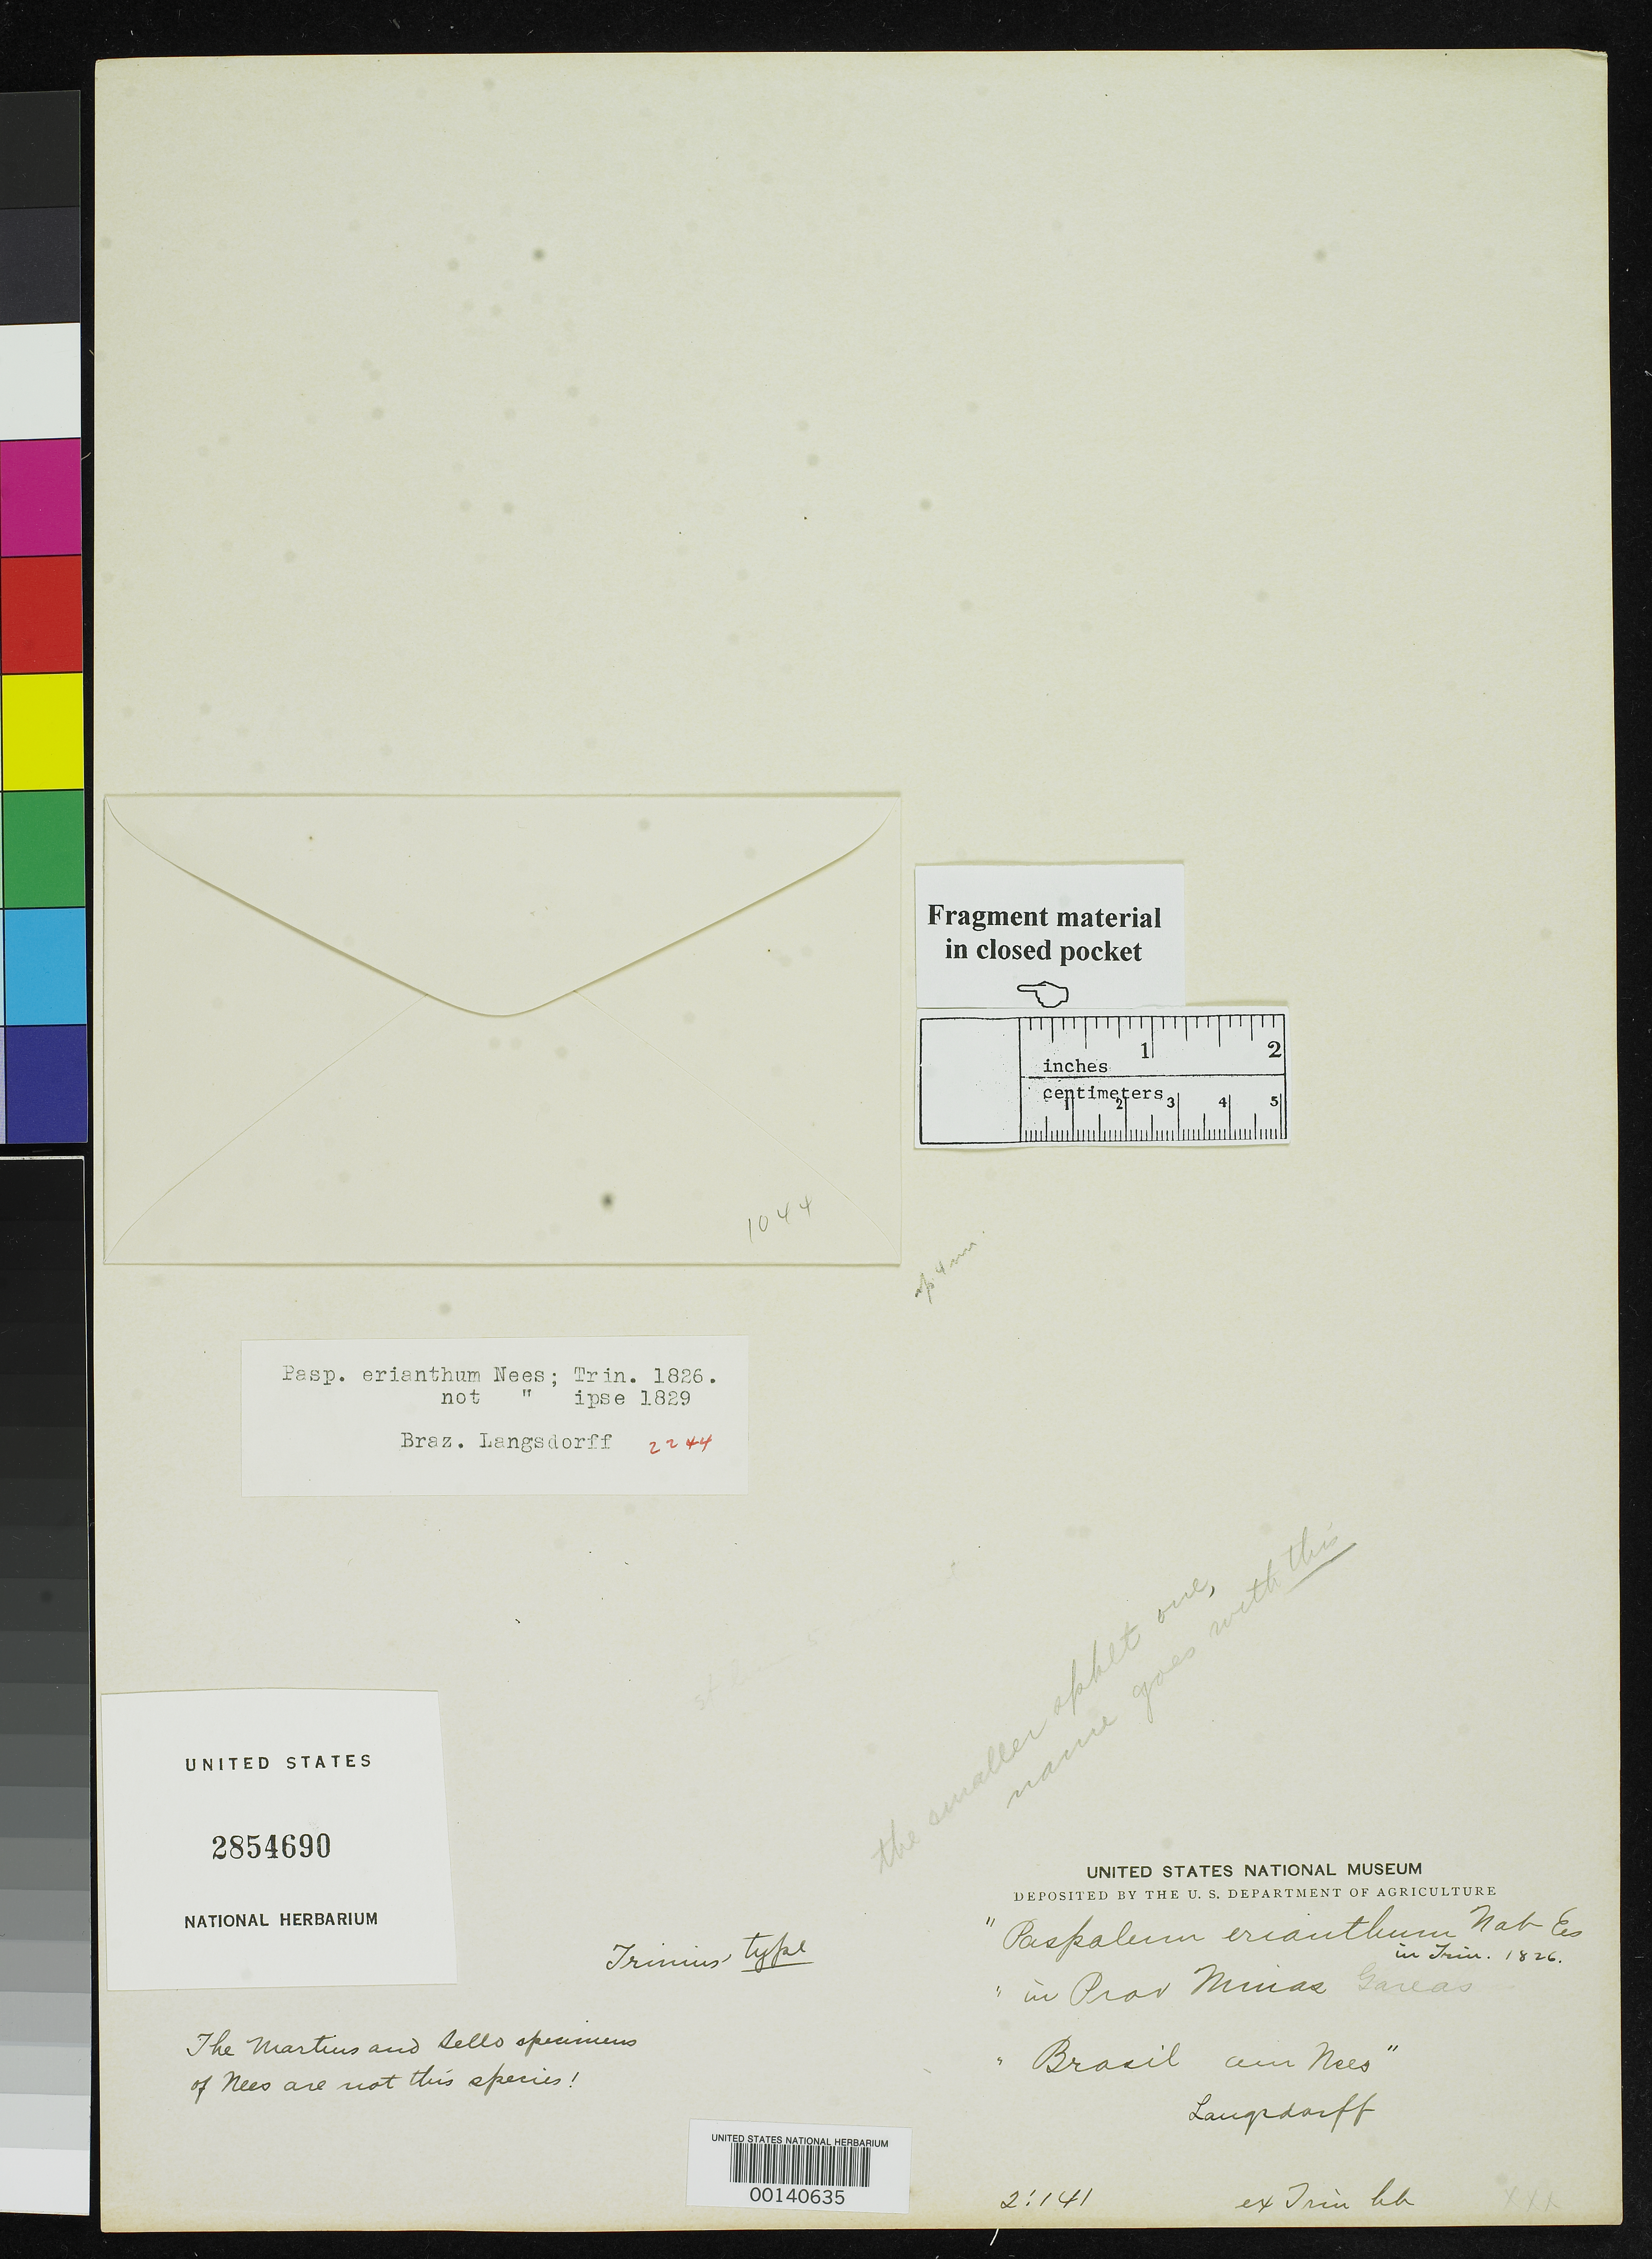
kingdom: Plantae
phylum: Tracheophyta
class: Liliopsida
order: Poales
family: Poaceae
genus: Paspalum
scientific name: Paspalum erianthum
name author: Nees ex Trin.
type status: Isosyntype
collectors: G. H. von Langsdorff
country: Brazil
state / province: Minas Gerais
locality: Serra da Lapa.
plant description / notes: Fragmentary material of type specimen ex herb. Trinius.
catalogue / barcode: US 2854690